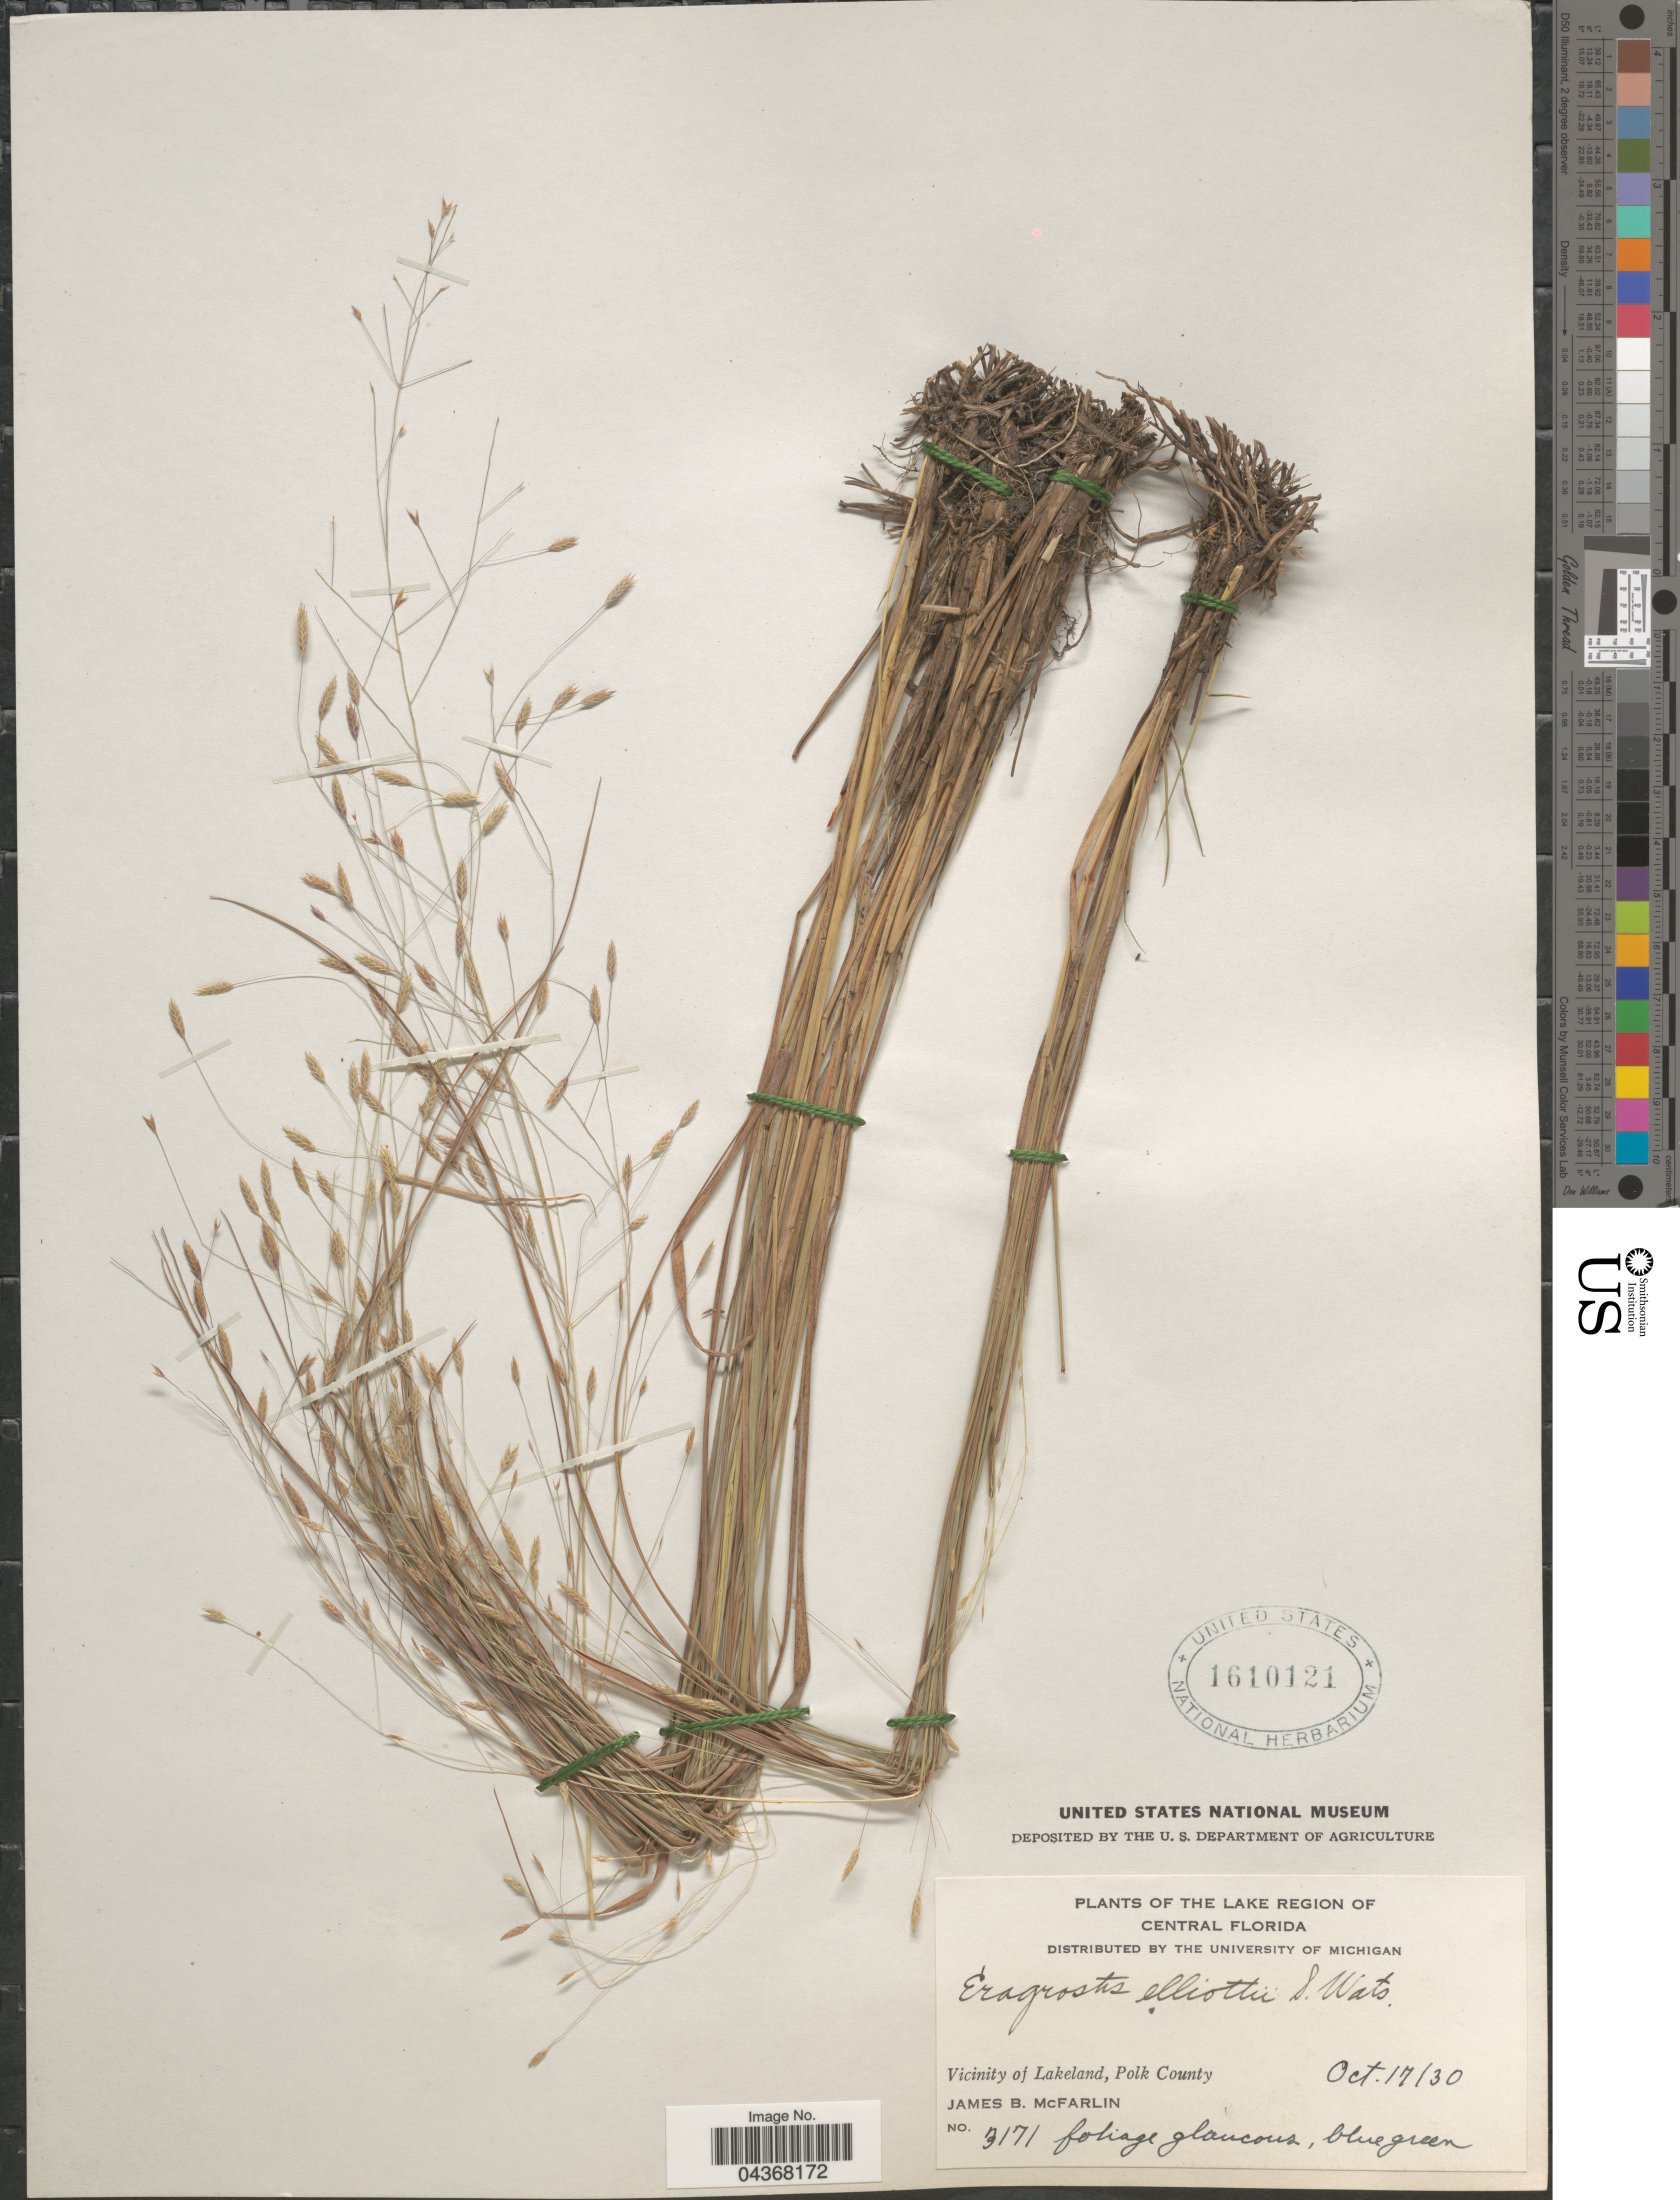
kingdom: Plantae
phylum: Tracheophyta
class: Liliopsida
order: Poales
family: Poaceae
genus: Eragrostis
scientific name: Eragrostis elliottii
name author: S. Watson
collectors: J. McFarlin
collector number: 3171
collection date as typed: Transcribed d/m/y: 17/10/30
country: United States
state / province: Florida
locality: The Lake Region of Central Florida. Vicinity of Lakeland, Polk County.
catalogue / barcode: US 1610121